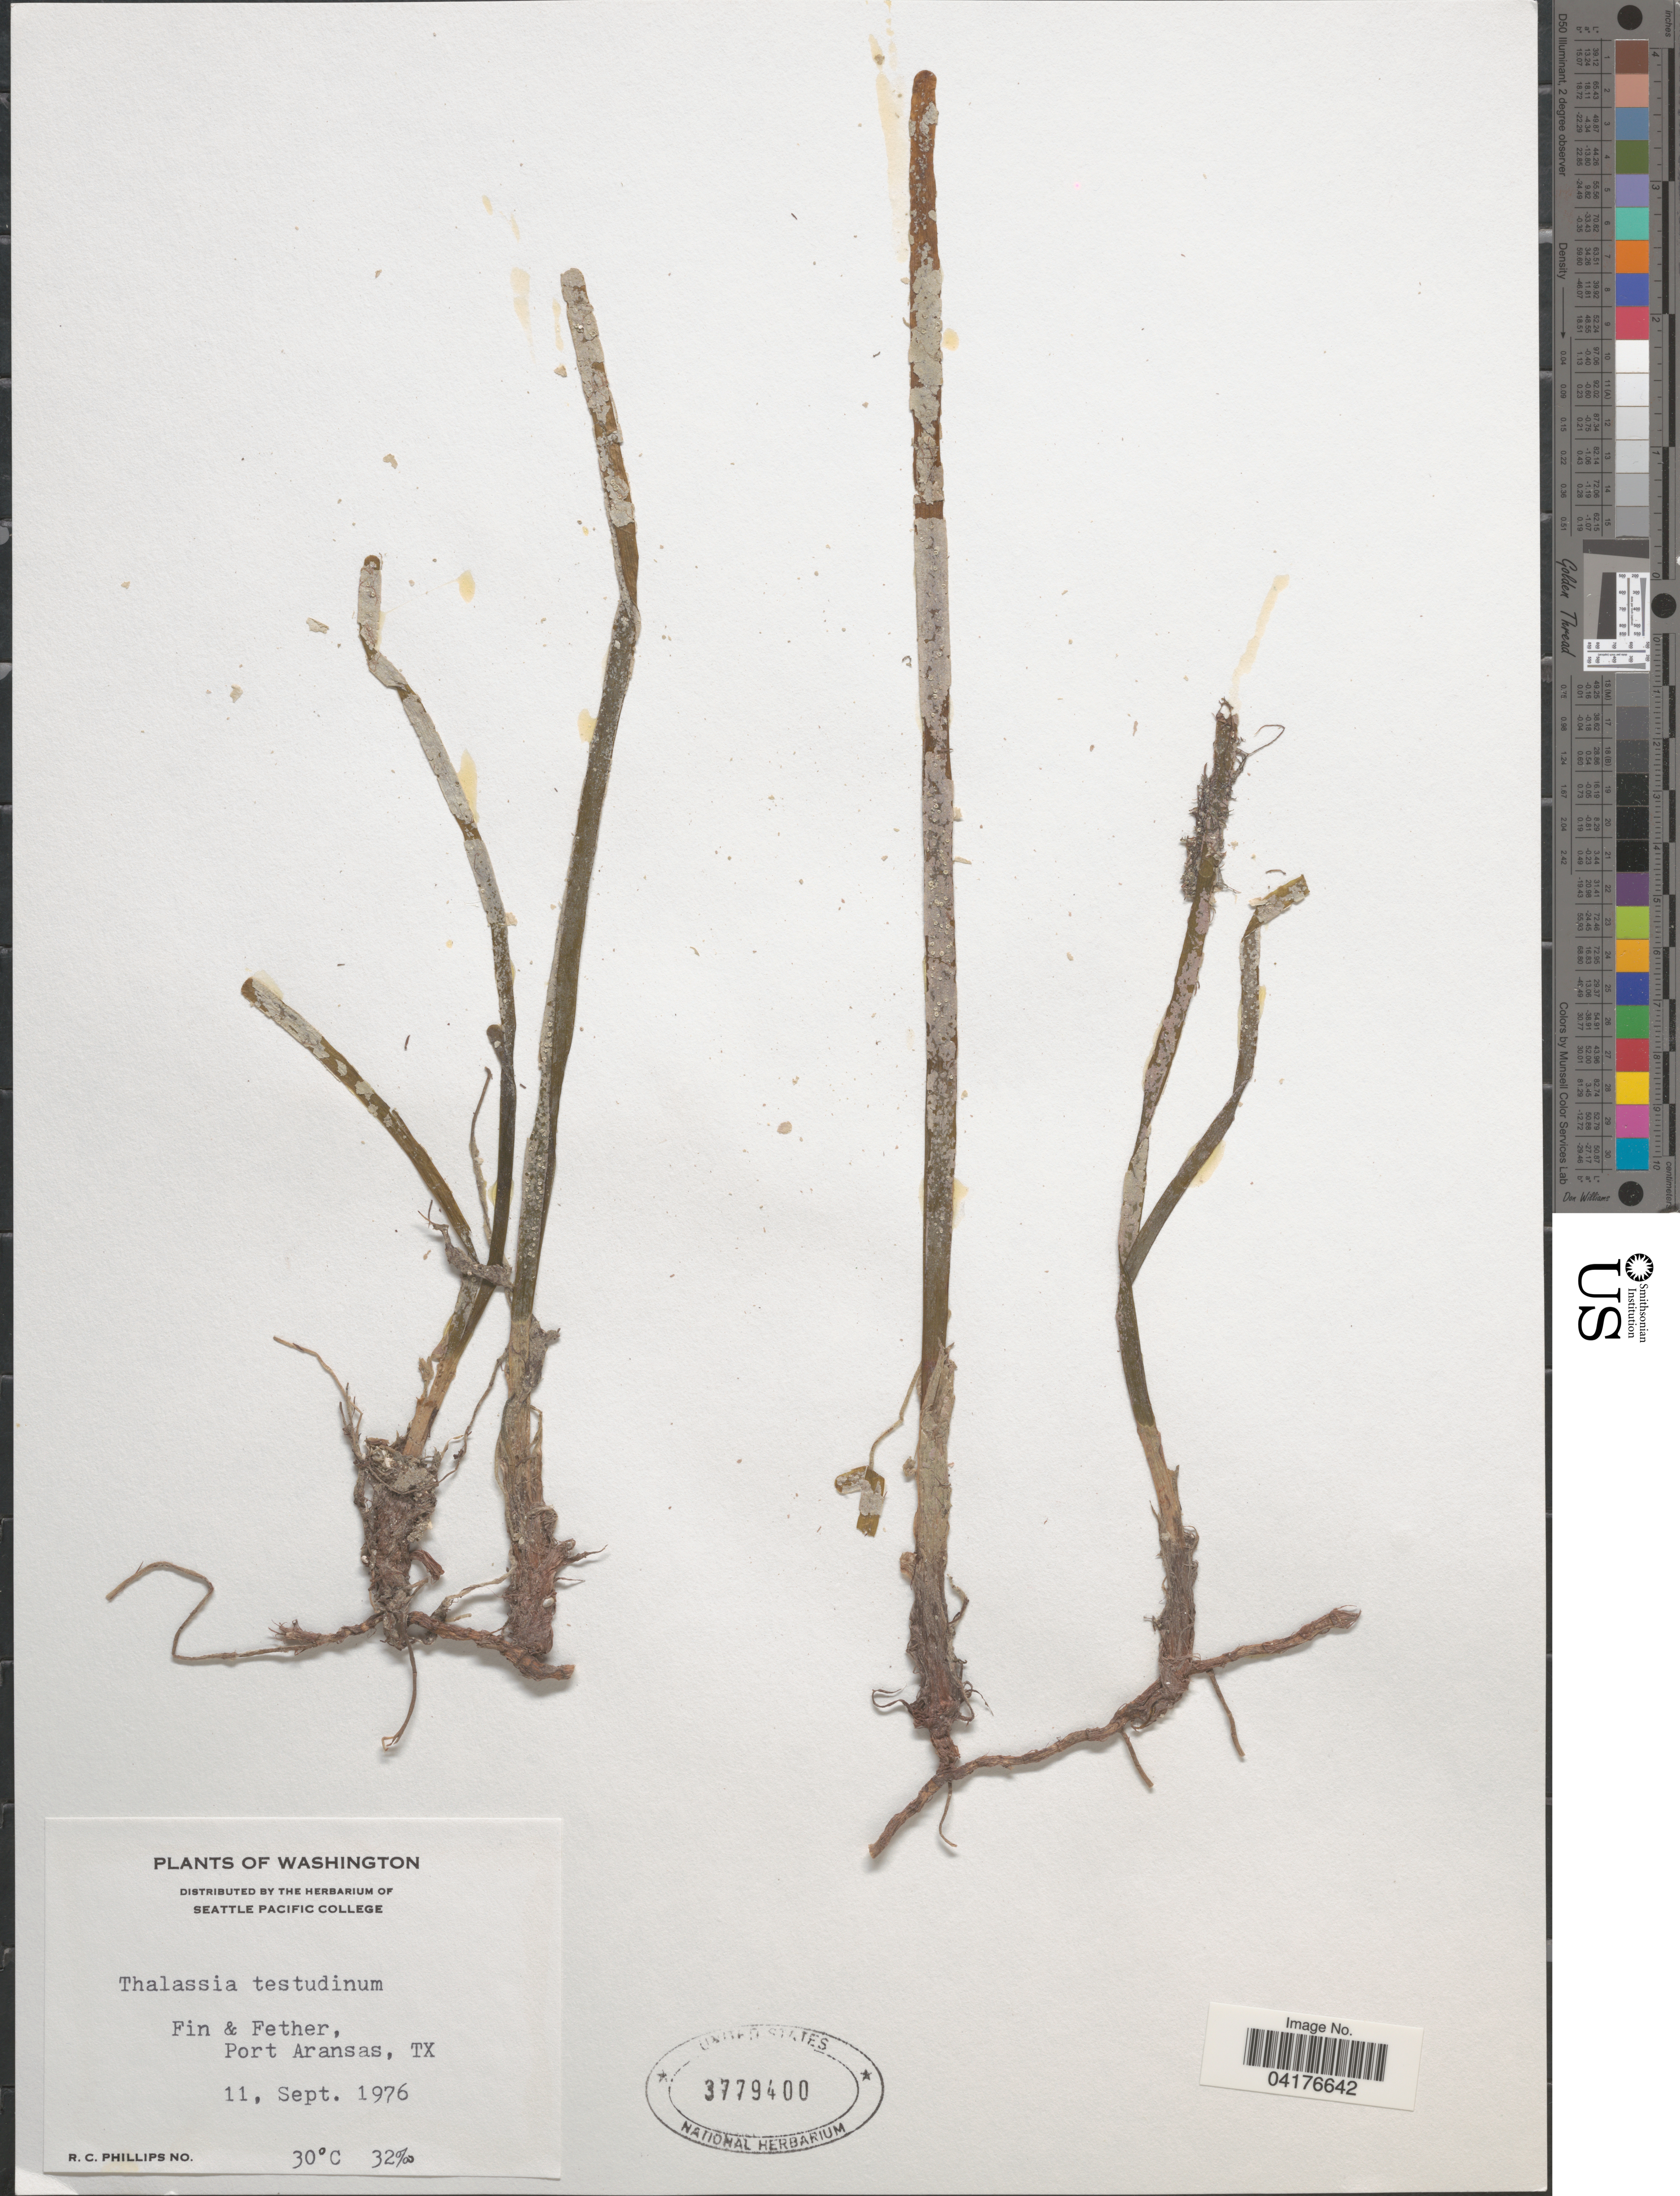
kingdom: Plantae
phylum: Tracheophyta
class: Liliopsida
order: Alismatales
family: Hydrocharitaceae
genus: Thalassia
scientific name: Thalassia testudinum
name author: Banks & Sol. ex K.D. Koenig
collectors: R. C. Phillips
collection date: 1976-09-11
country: United States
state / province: Texas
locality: Fin & Fether, Port Aransas.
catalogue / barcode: US 3779400